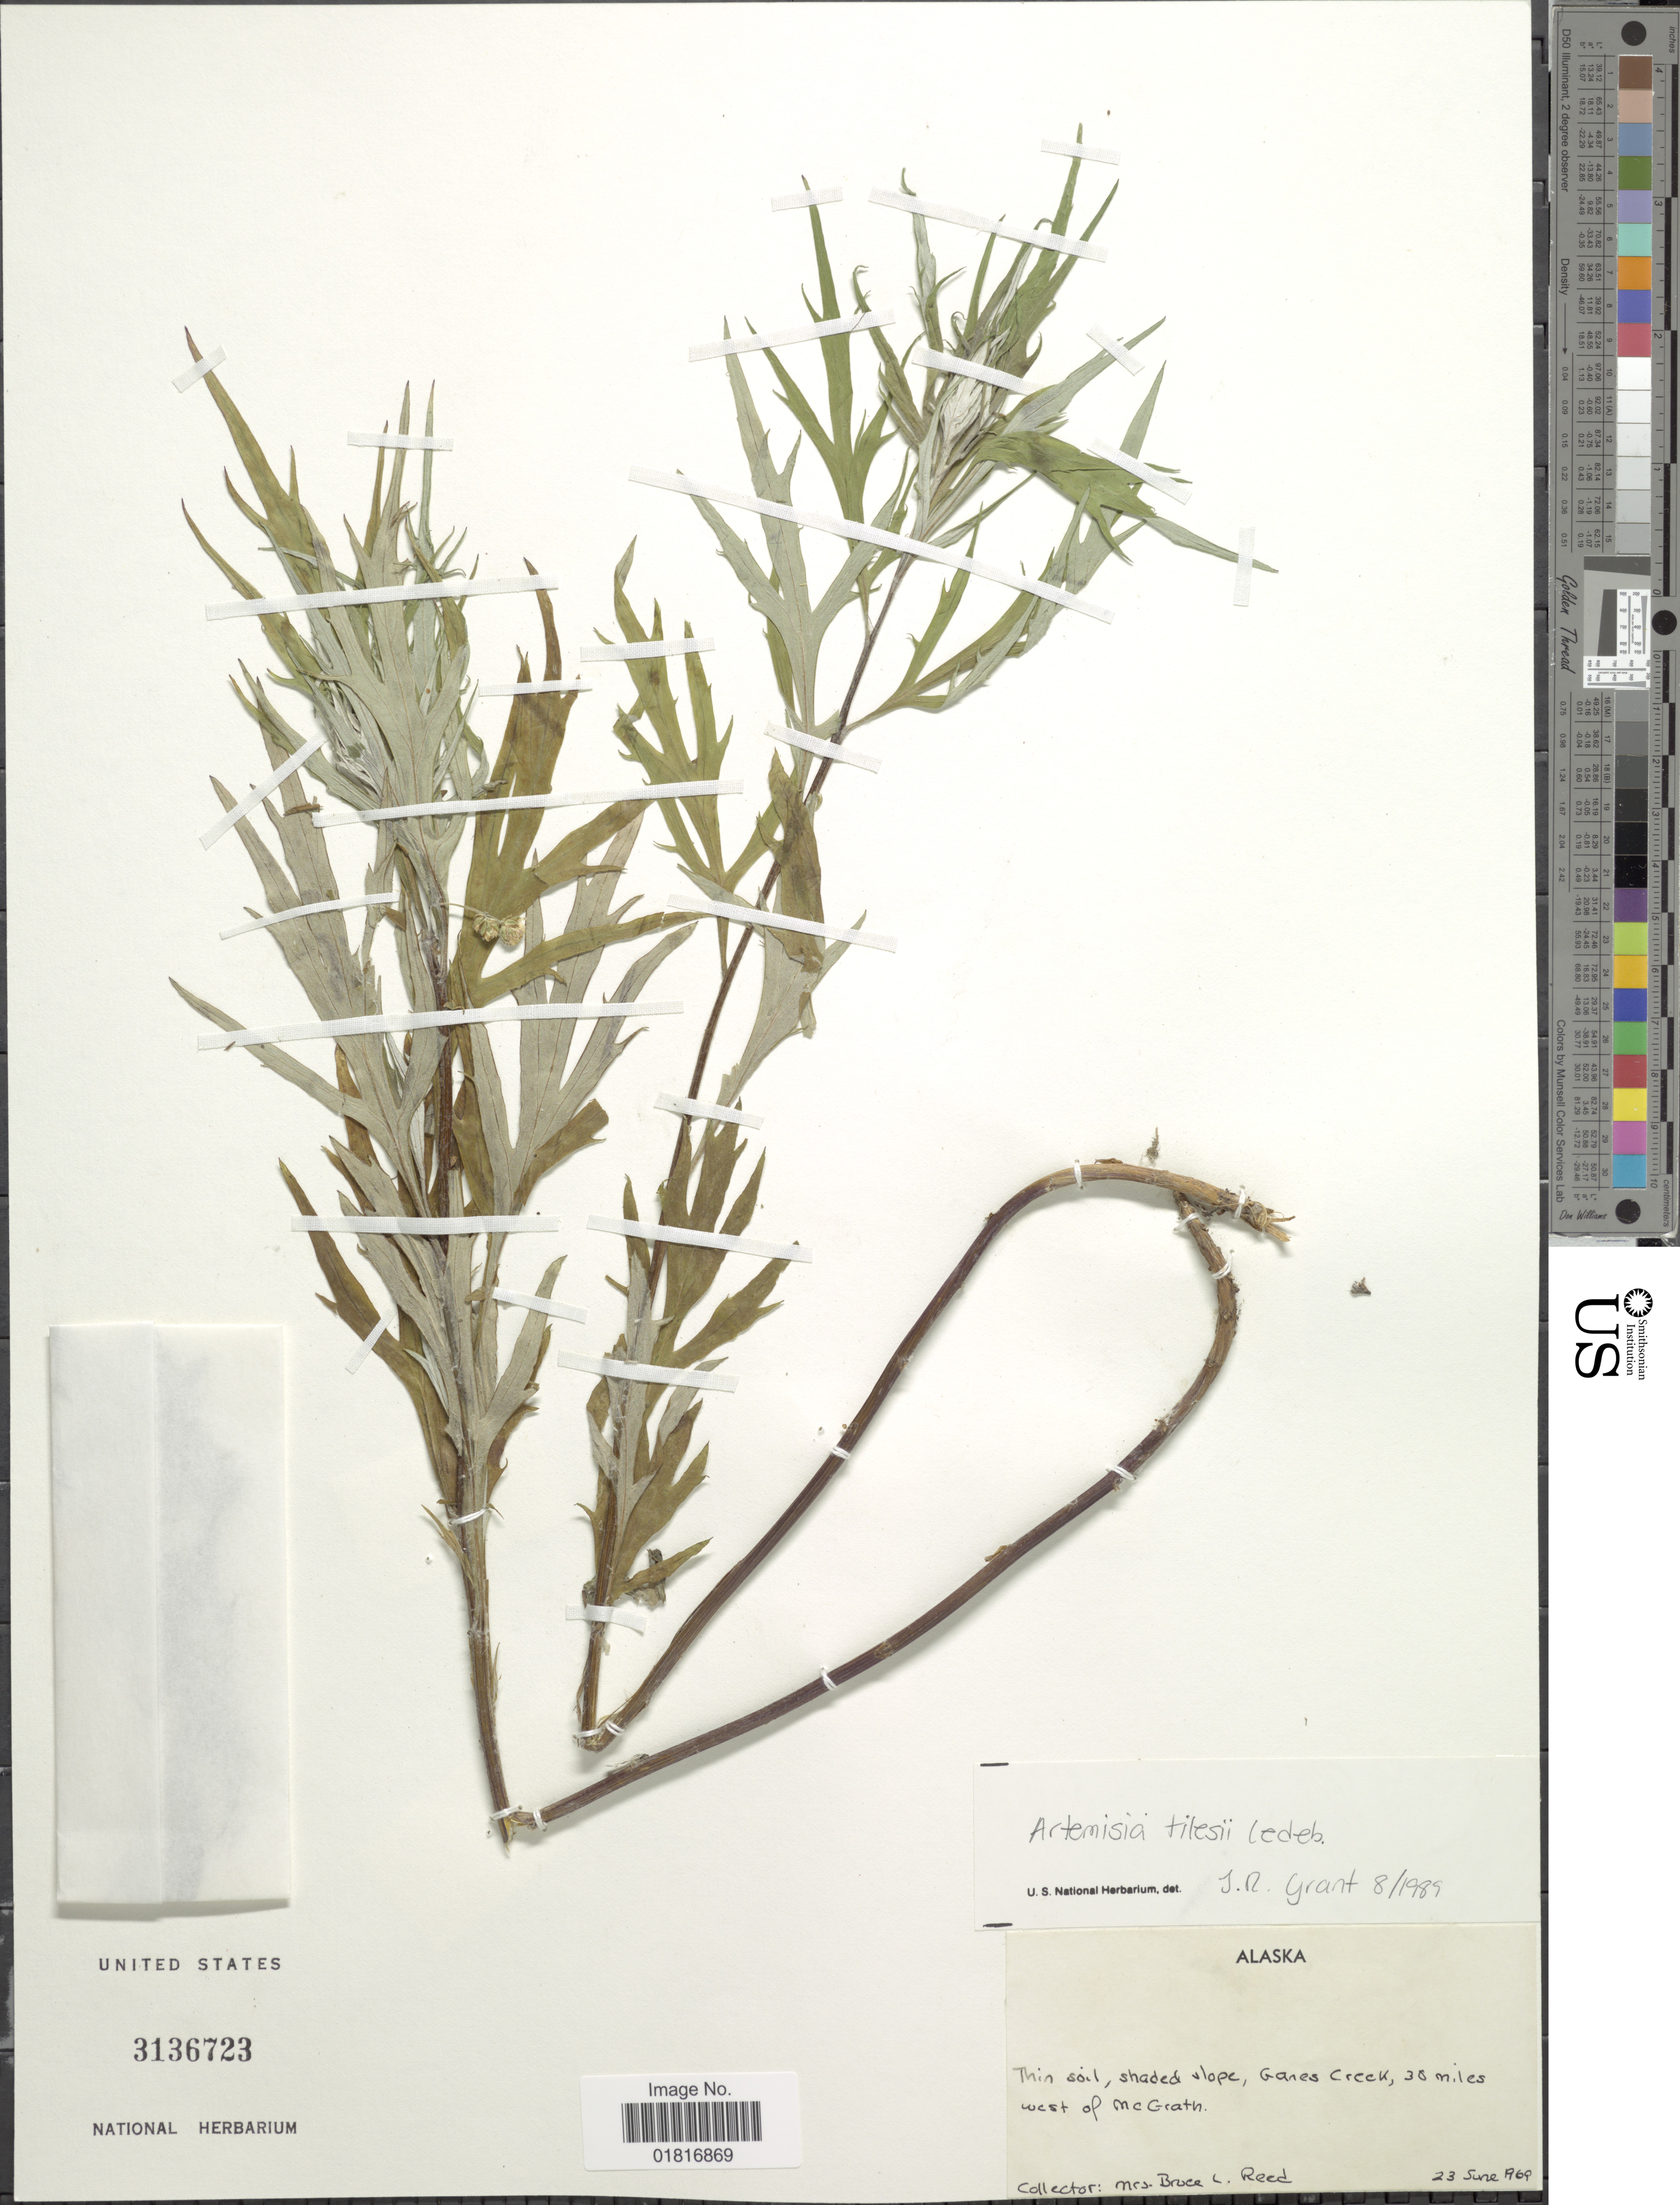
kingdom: Plantae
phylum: Tracheophyta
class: Magnoliopsida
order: Asterales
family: Asteraceae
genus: Artemisia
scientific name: Artemisia tilesii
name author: Ledeb.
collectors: B. Reed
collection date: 1969-06-23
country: United States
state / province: Alaska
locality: Thin soil, shaded slope, Ganes Creek, 38 miles west of McGrath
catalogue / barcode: US 3136723